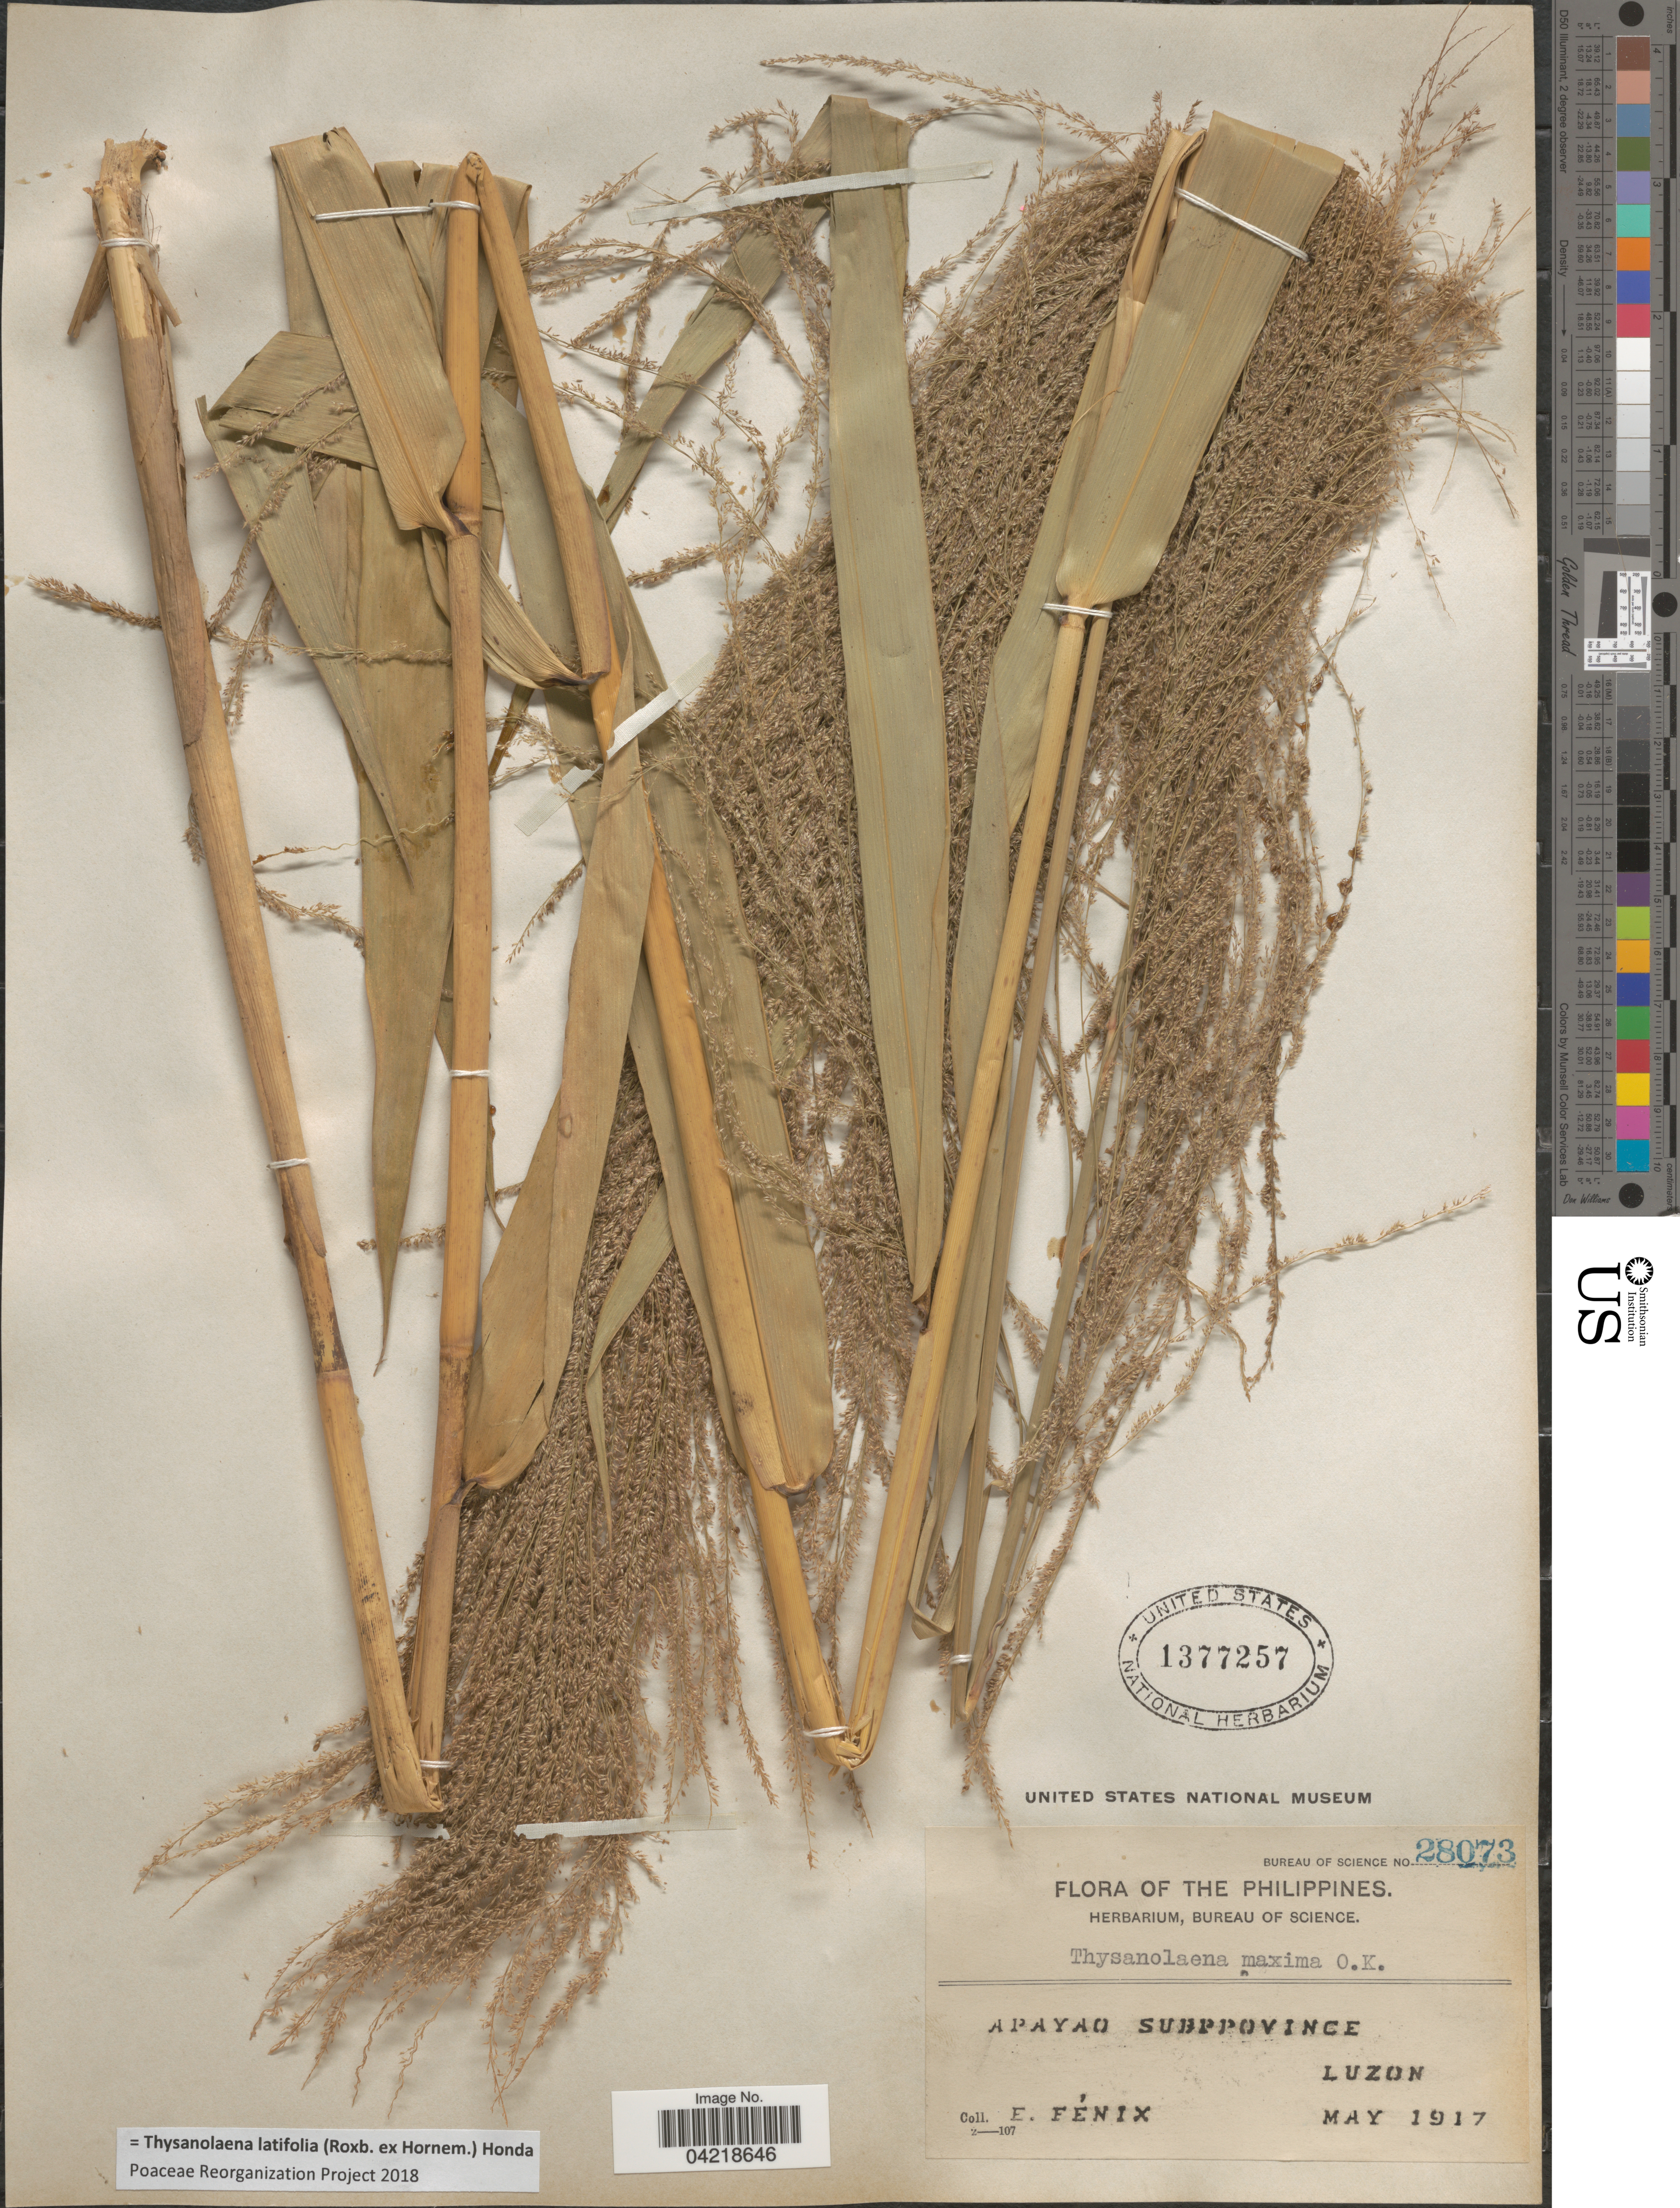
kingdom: Plantae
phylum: Tracheophyta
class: Liliopsida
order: Poales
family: Poaceae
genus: Thysanolaena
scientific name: Thysanolaena latifolia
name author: (Roxb. ex Hornem.) Honda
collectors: E. Fénix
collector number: Bureau of Science 28073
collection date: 1917-05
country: Philippines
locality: Apayao Subprovince. Luzon.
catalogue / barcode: US 1377257